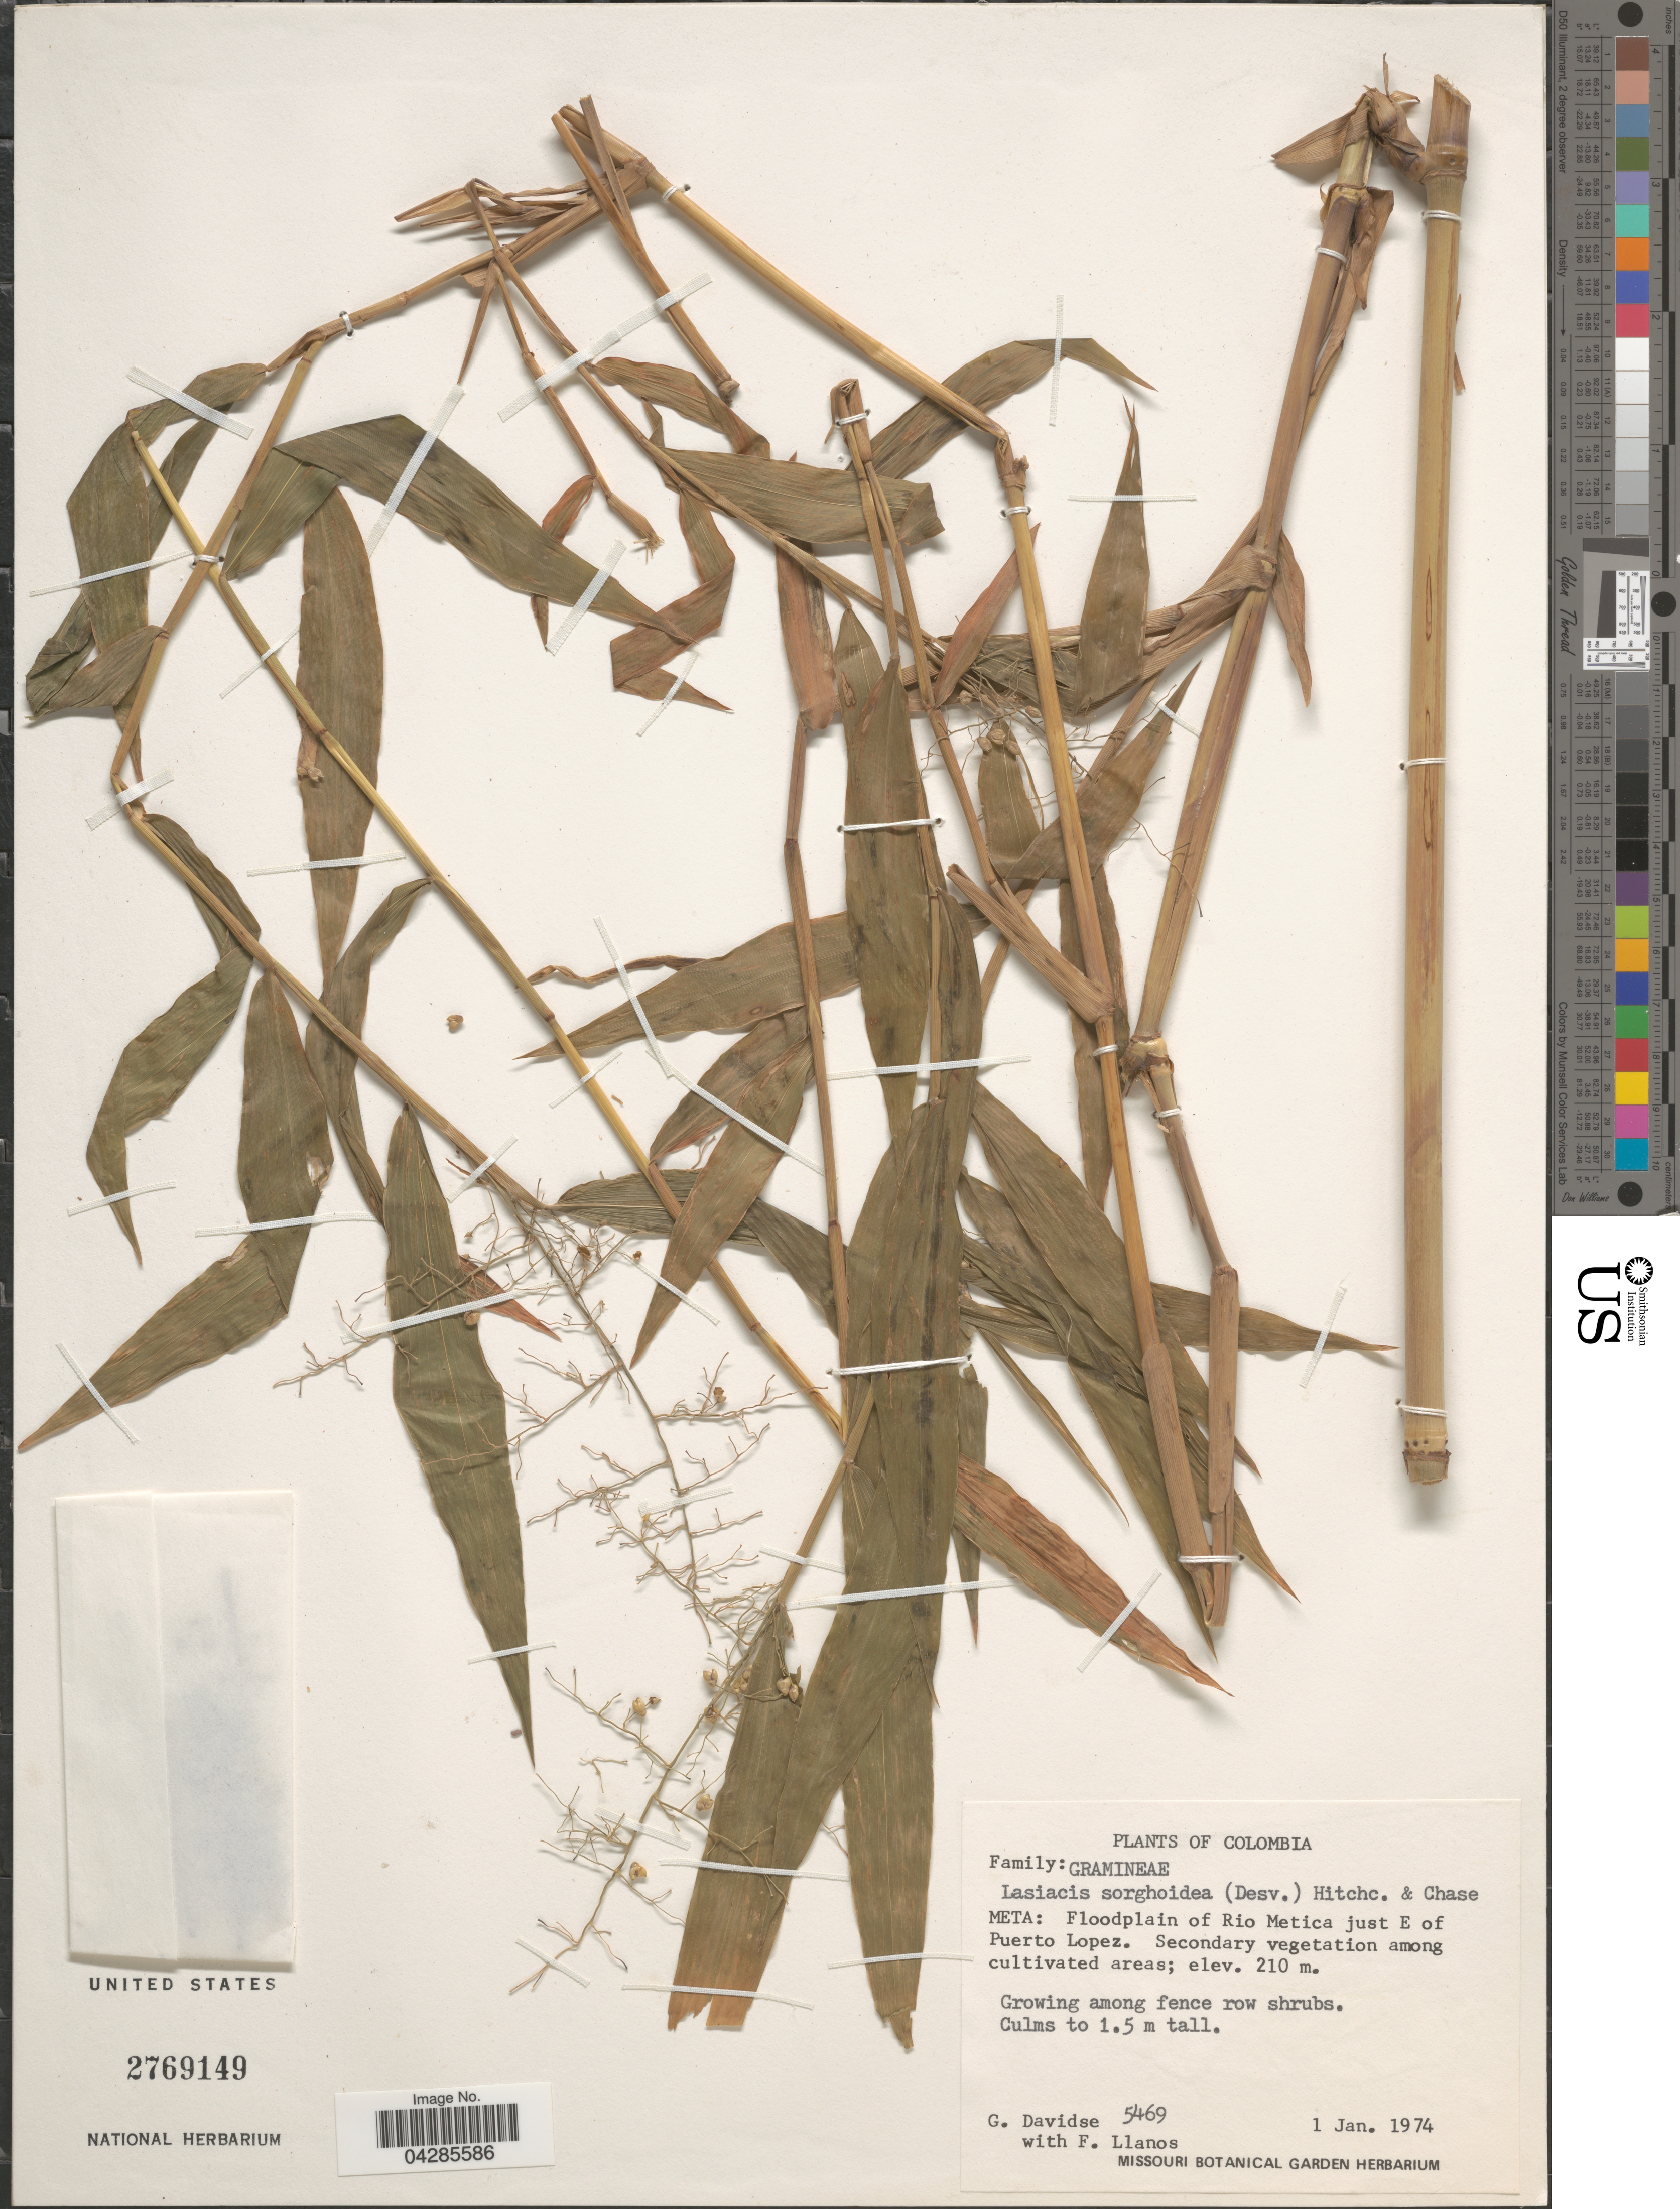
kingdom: Plantae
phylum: Tracheophyta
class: Liliopsida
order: Poales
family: Poaceae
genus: Lasiacis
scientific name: Lasiacis sorghoidea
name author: (Desv. ex Ham.) Hitchc. & Chase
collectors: G. Davidse & F. Llanos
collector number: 5469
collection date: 1974-01-01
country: Colombia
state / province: Meta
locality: Floodplain of Rio Metica just E of Puerto Lopez.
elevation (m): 210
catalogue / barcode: US 2769149